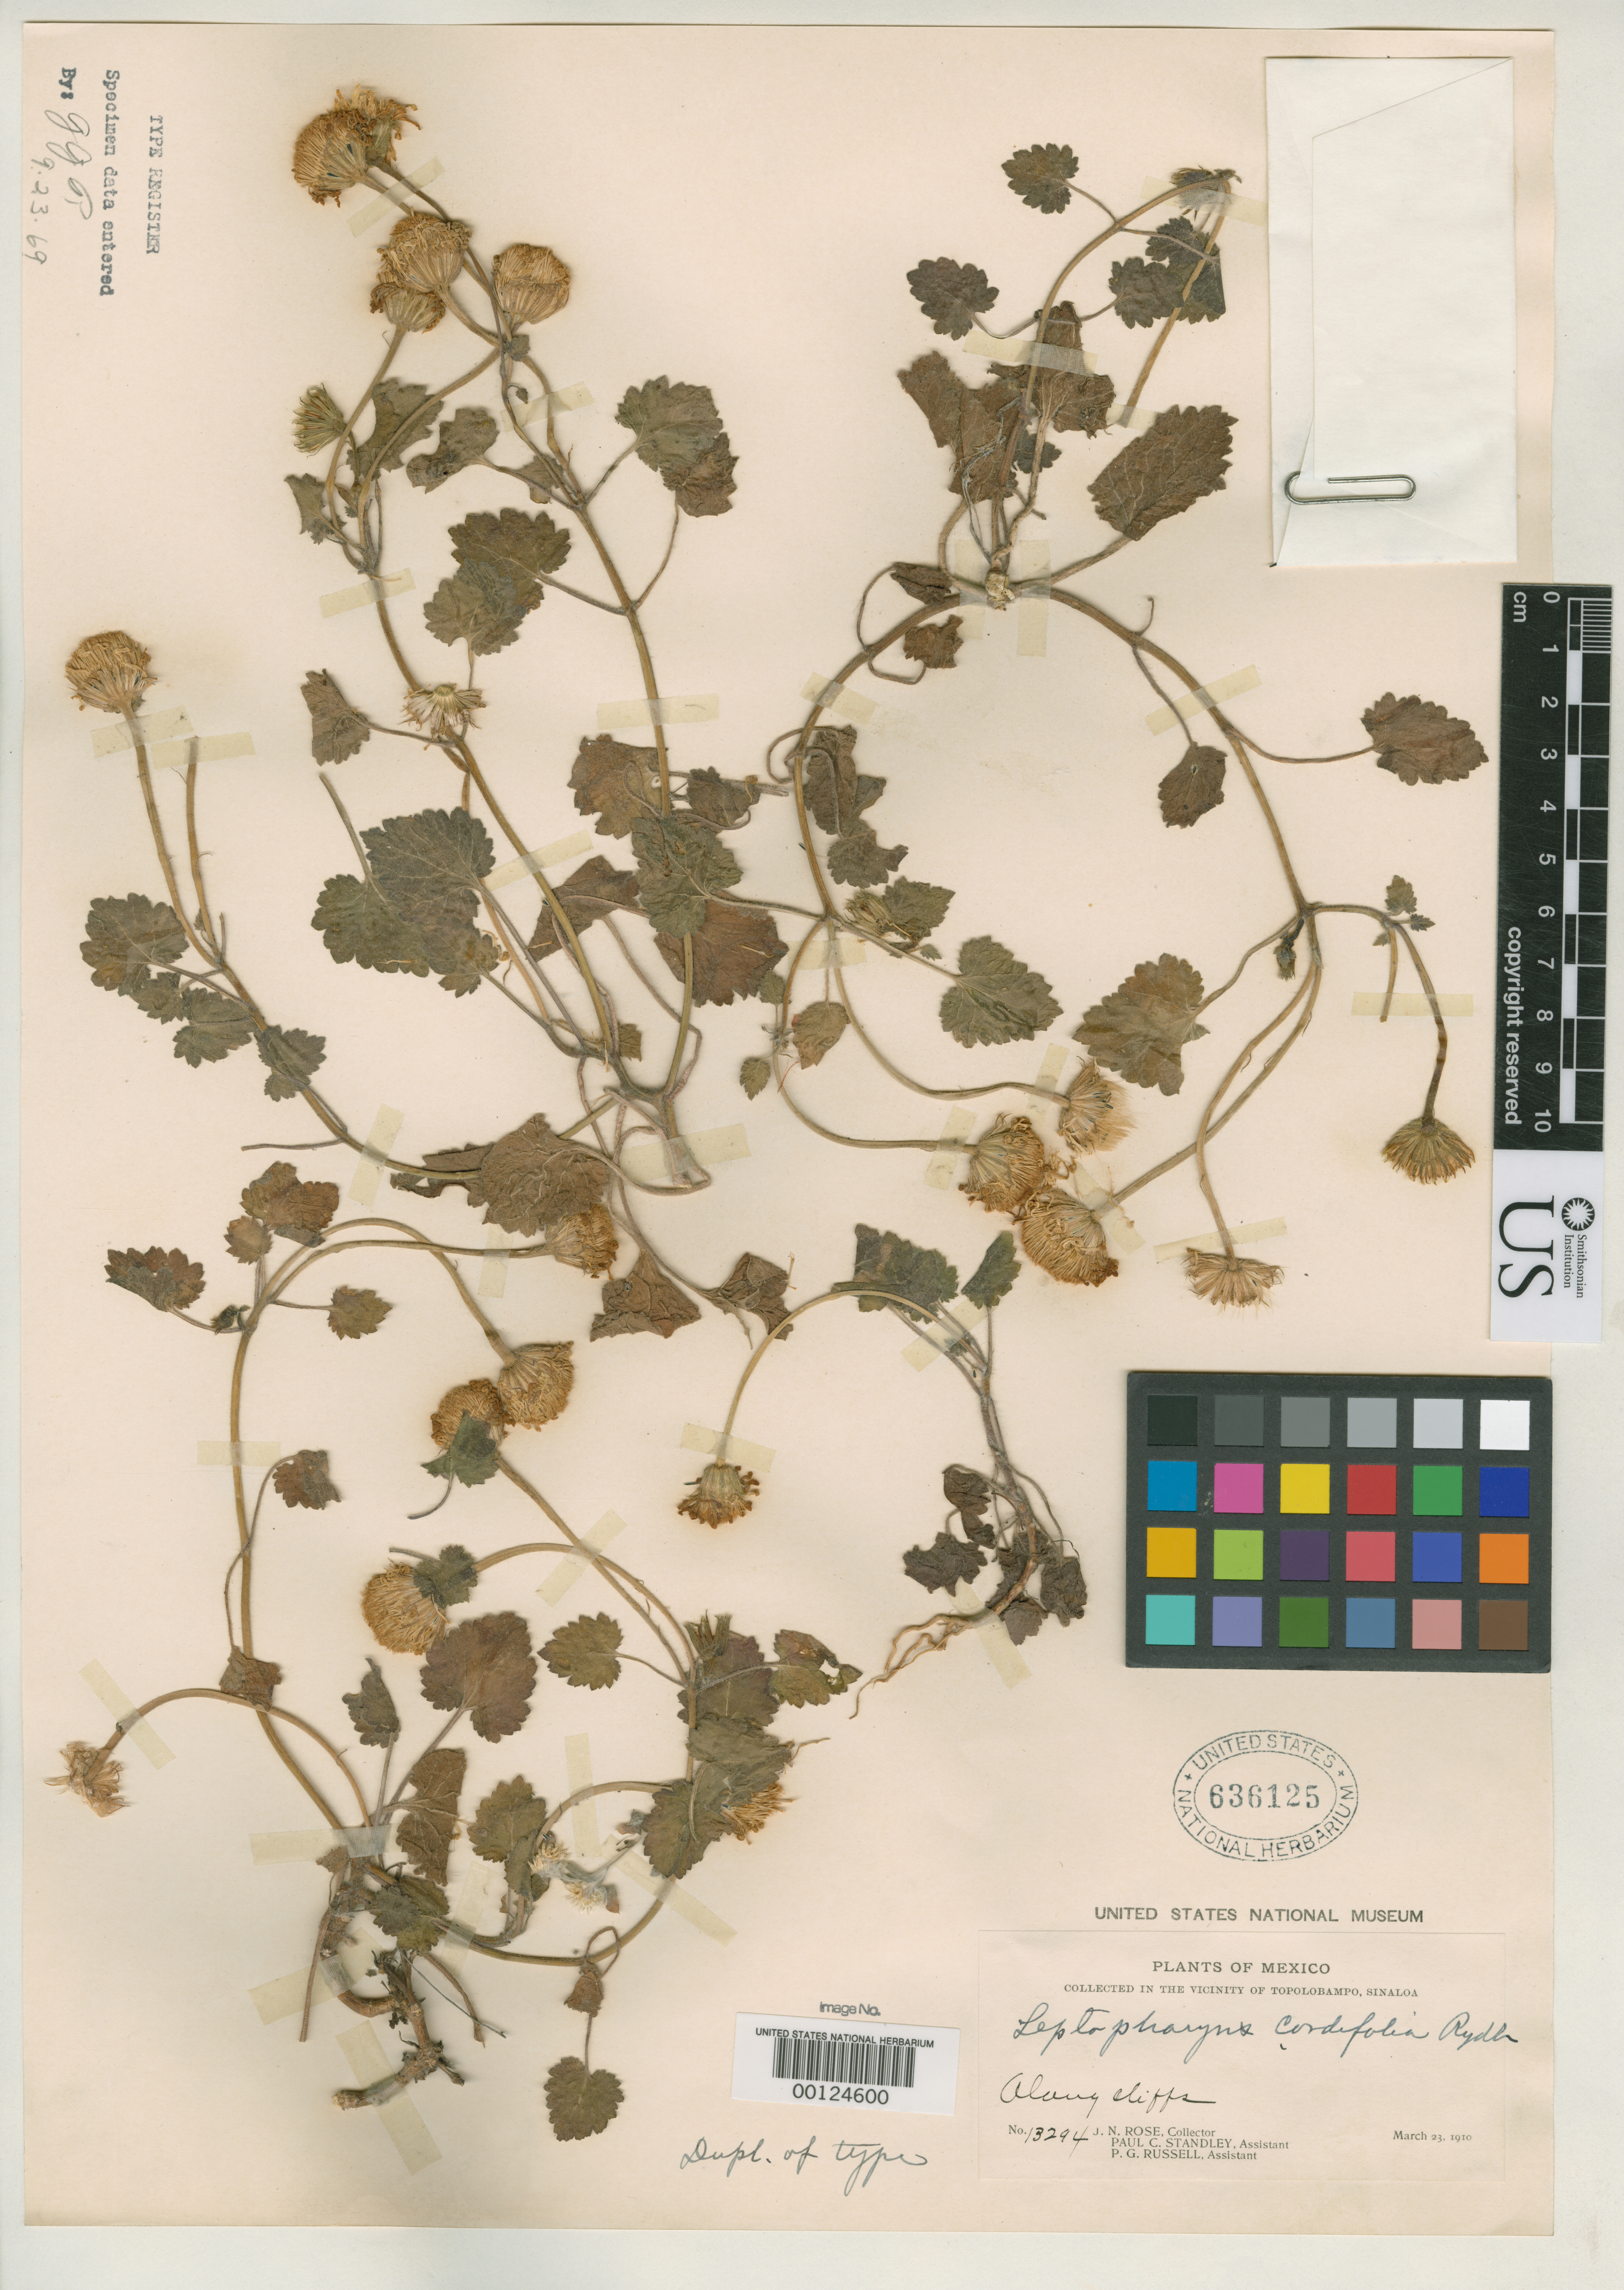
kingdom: Plantae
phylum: Tracheophyta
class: Magnoliopsida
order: Asterales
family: Asteraceae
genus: Leptopharynx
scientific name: Leptopharynx cordifolia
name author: Rydb.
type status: Isotype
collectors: J. N. Rose, P. C. Standley & P. G. Russell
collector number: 13294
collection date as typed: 23 Mar 1910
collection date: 1910-03-23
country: Mexico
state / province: Sinaloa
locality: Vicinity of Topolobampo.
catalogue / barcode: US 636125